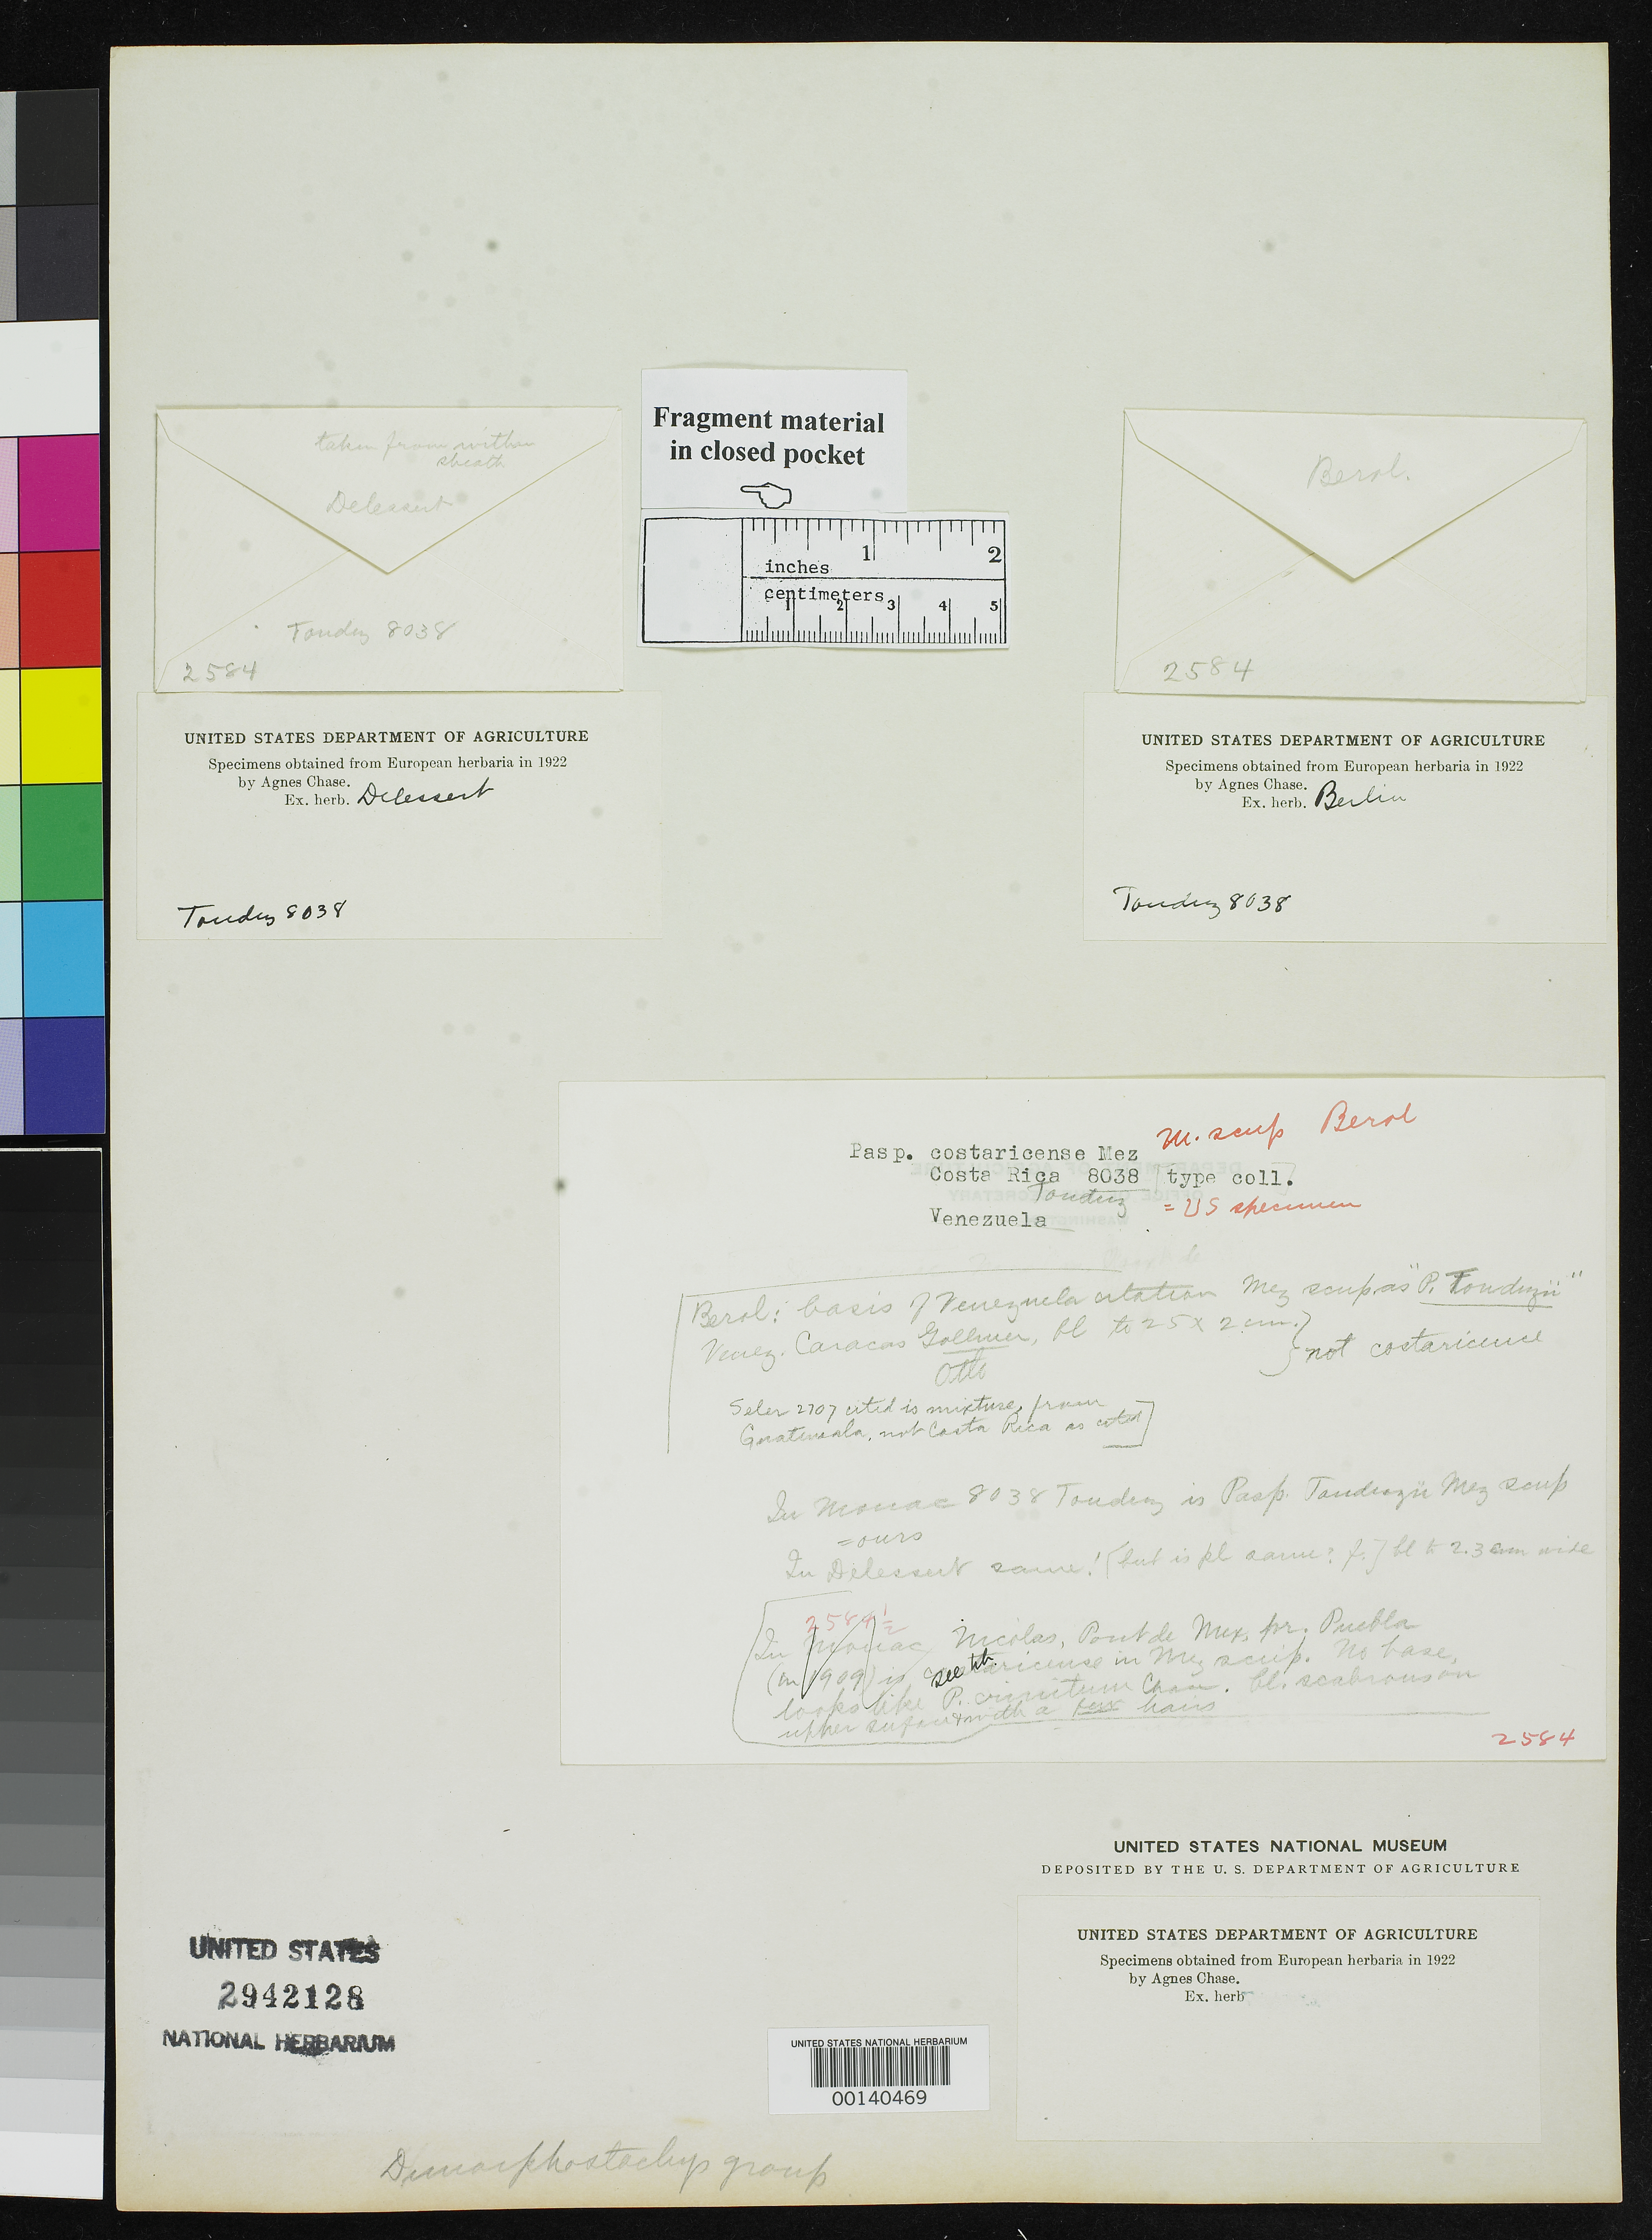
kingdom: Plantae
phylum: Tracheophyta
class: Liliopsida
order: Poales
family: Poaceae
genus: Paspalum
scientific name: Paspalum costaricense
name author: Mez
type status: Isolectotype; Syntype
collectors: A. Tonduz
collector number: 8038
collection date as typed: Jun 1893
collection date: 1893-06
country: Costa Rica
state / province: San José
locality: San Jose.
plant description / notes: Fragmentary material of type specimens ex herb. Delessert, ex herb. Berlin.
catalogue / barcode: US 2942128